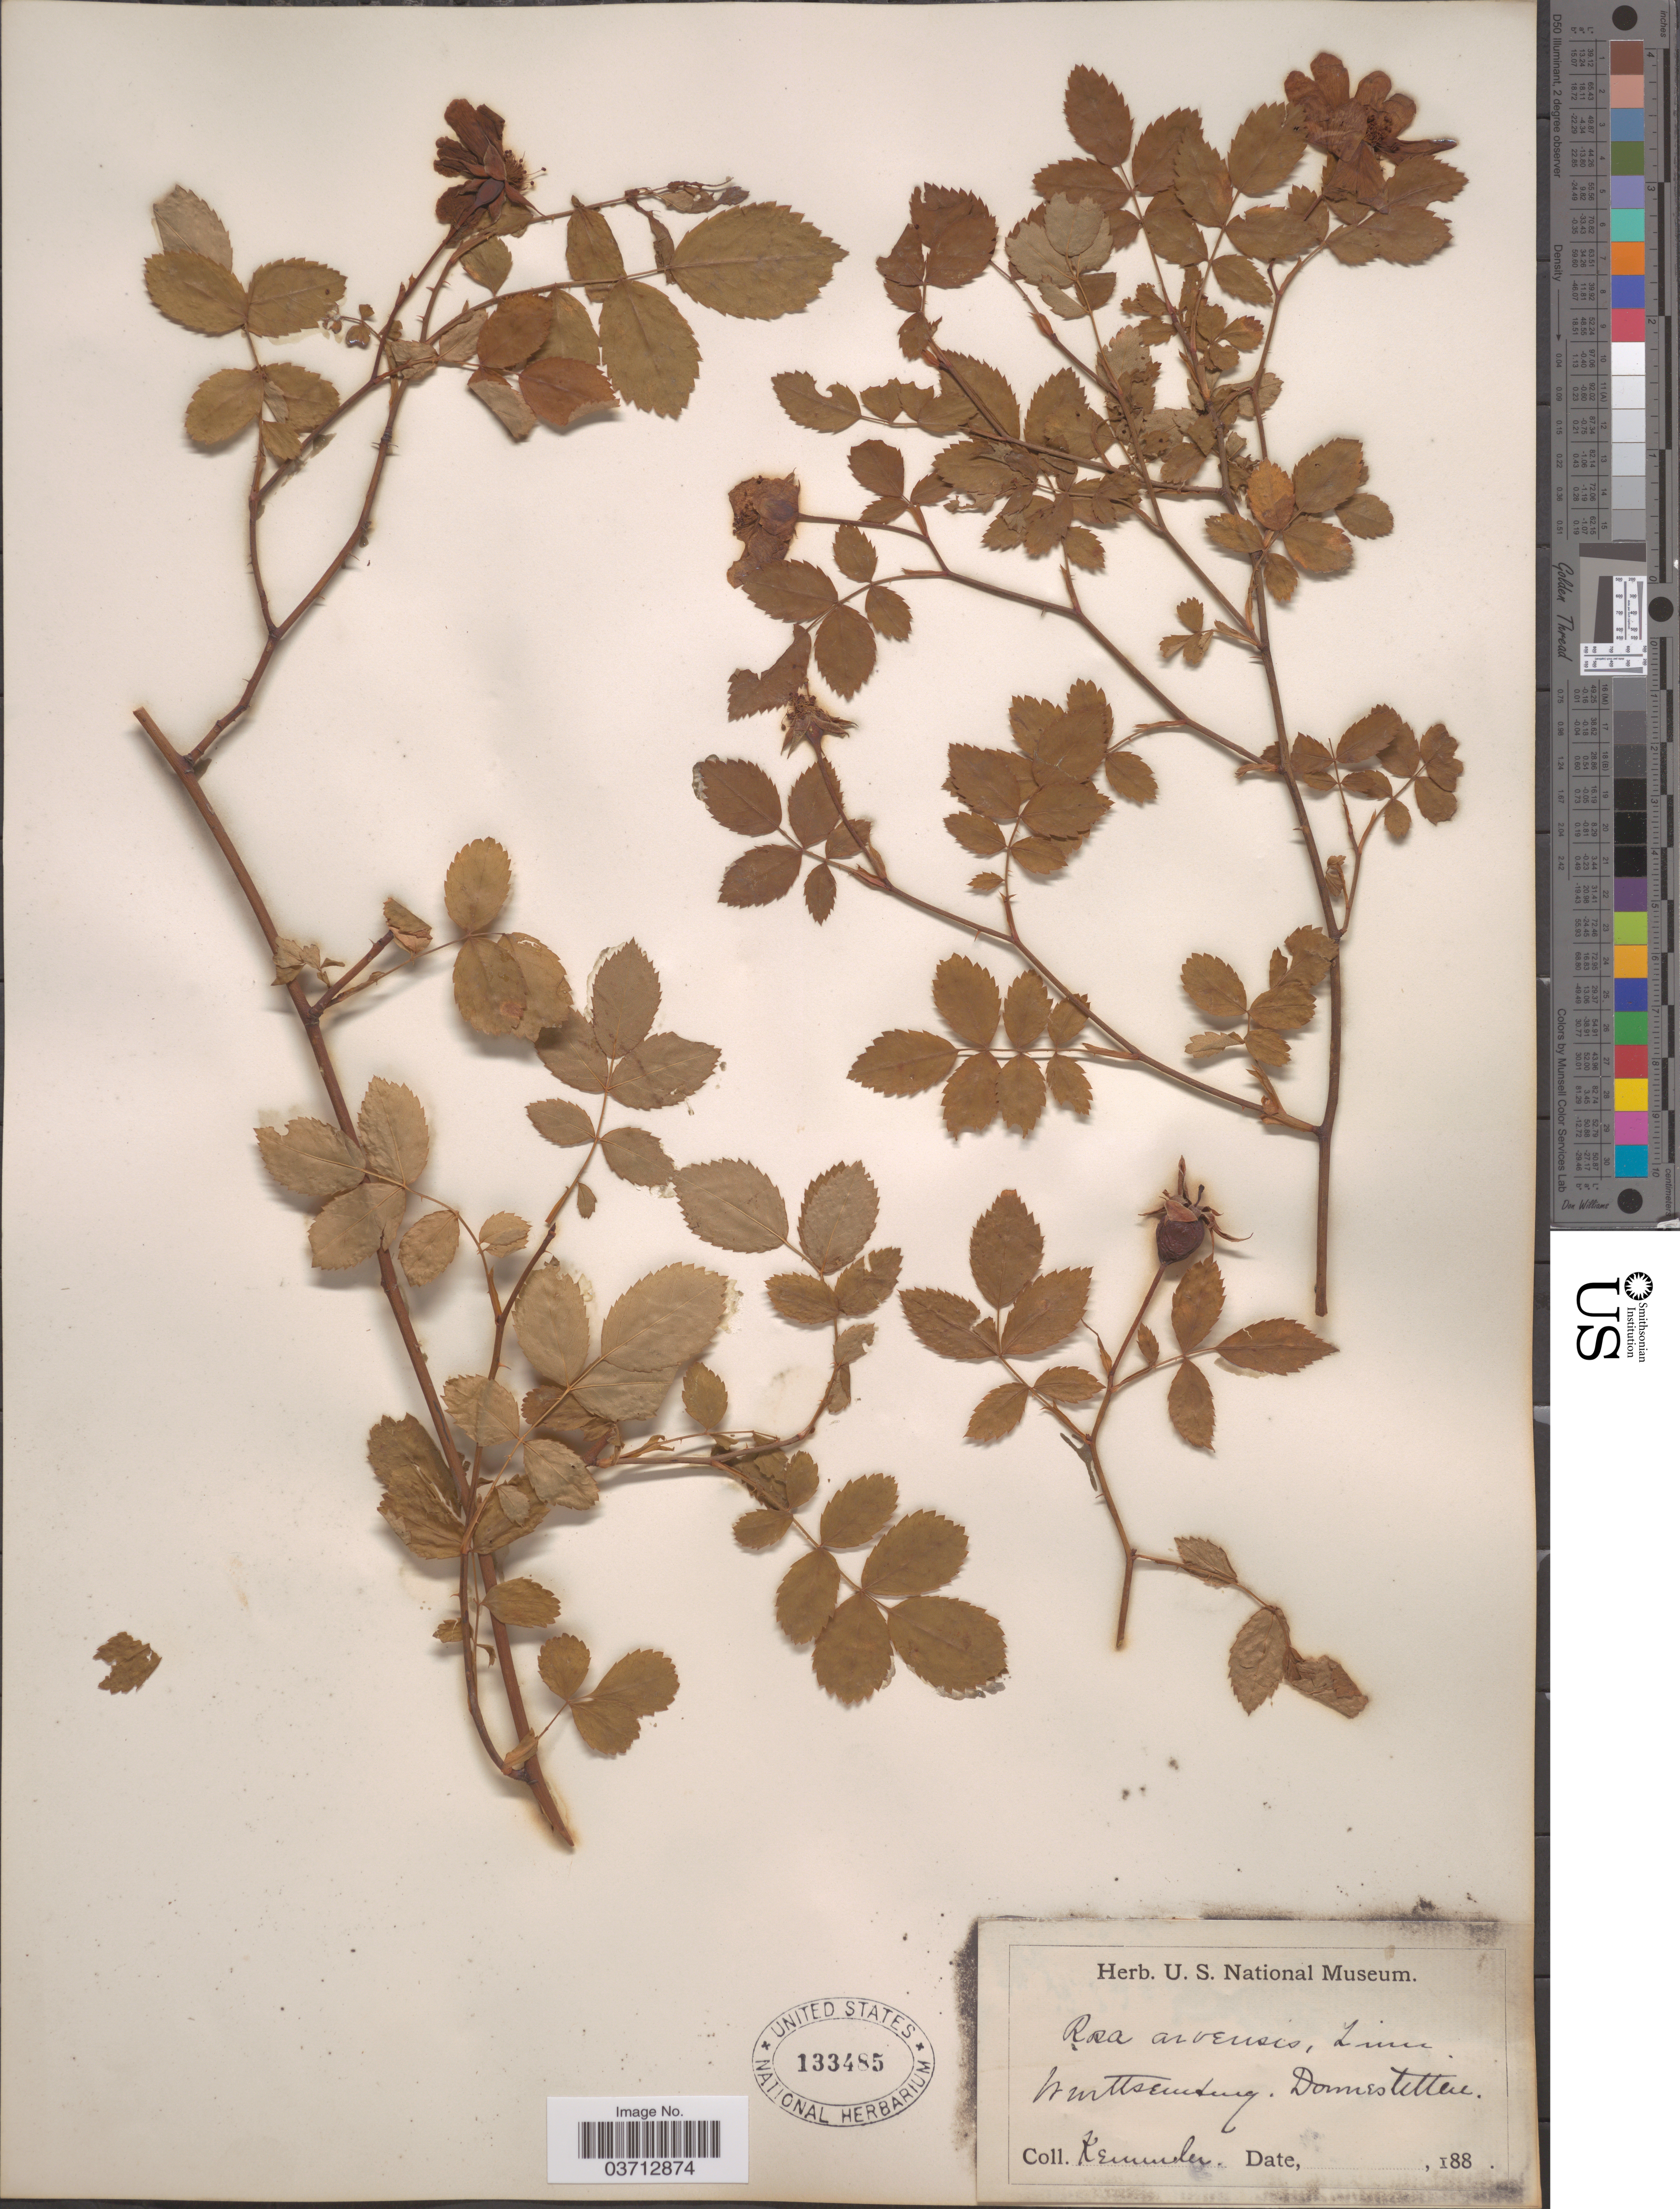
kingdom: Plantae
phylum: Tracheophyta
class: Magnoliopsida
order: Rosales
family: Rosaceae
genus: Rosa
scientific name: Rosa arvensis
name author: Huds.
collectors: -. Kemmler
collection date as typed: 188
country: Germany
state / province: Baden-Württemberg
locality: Wurttsemberg: Donnestetten.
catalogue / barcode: US 133485